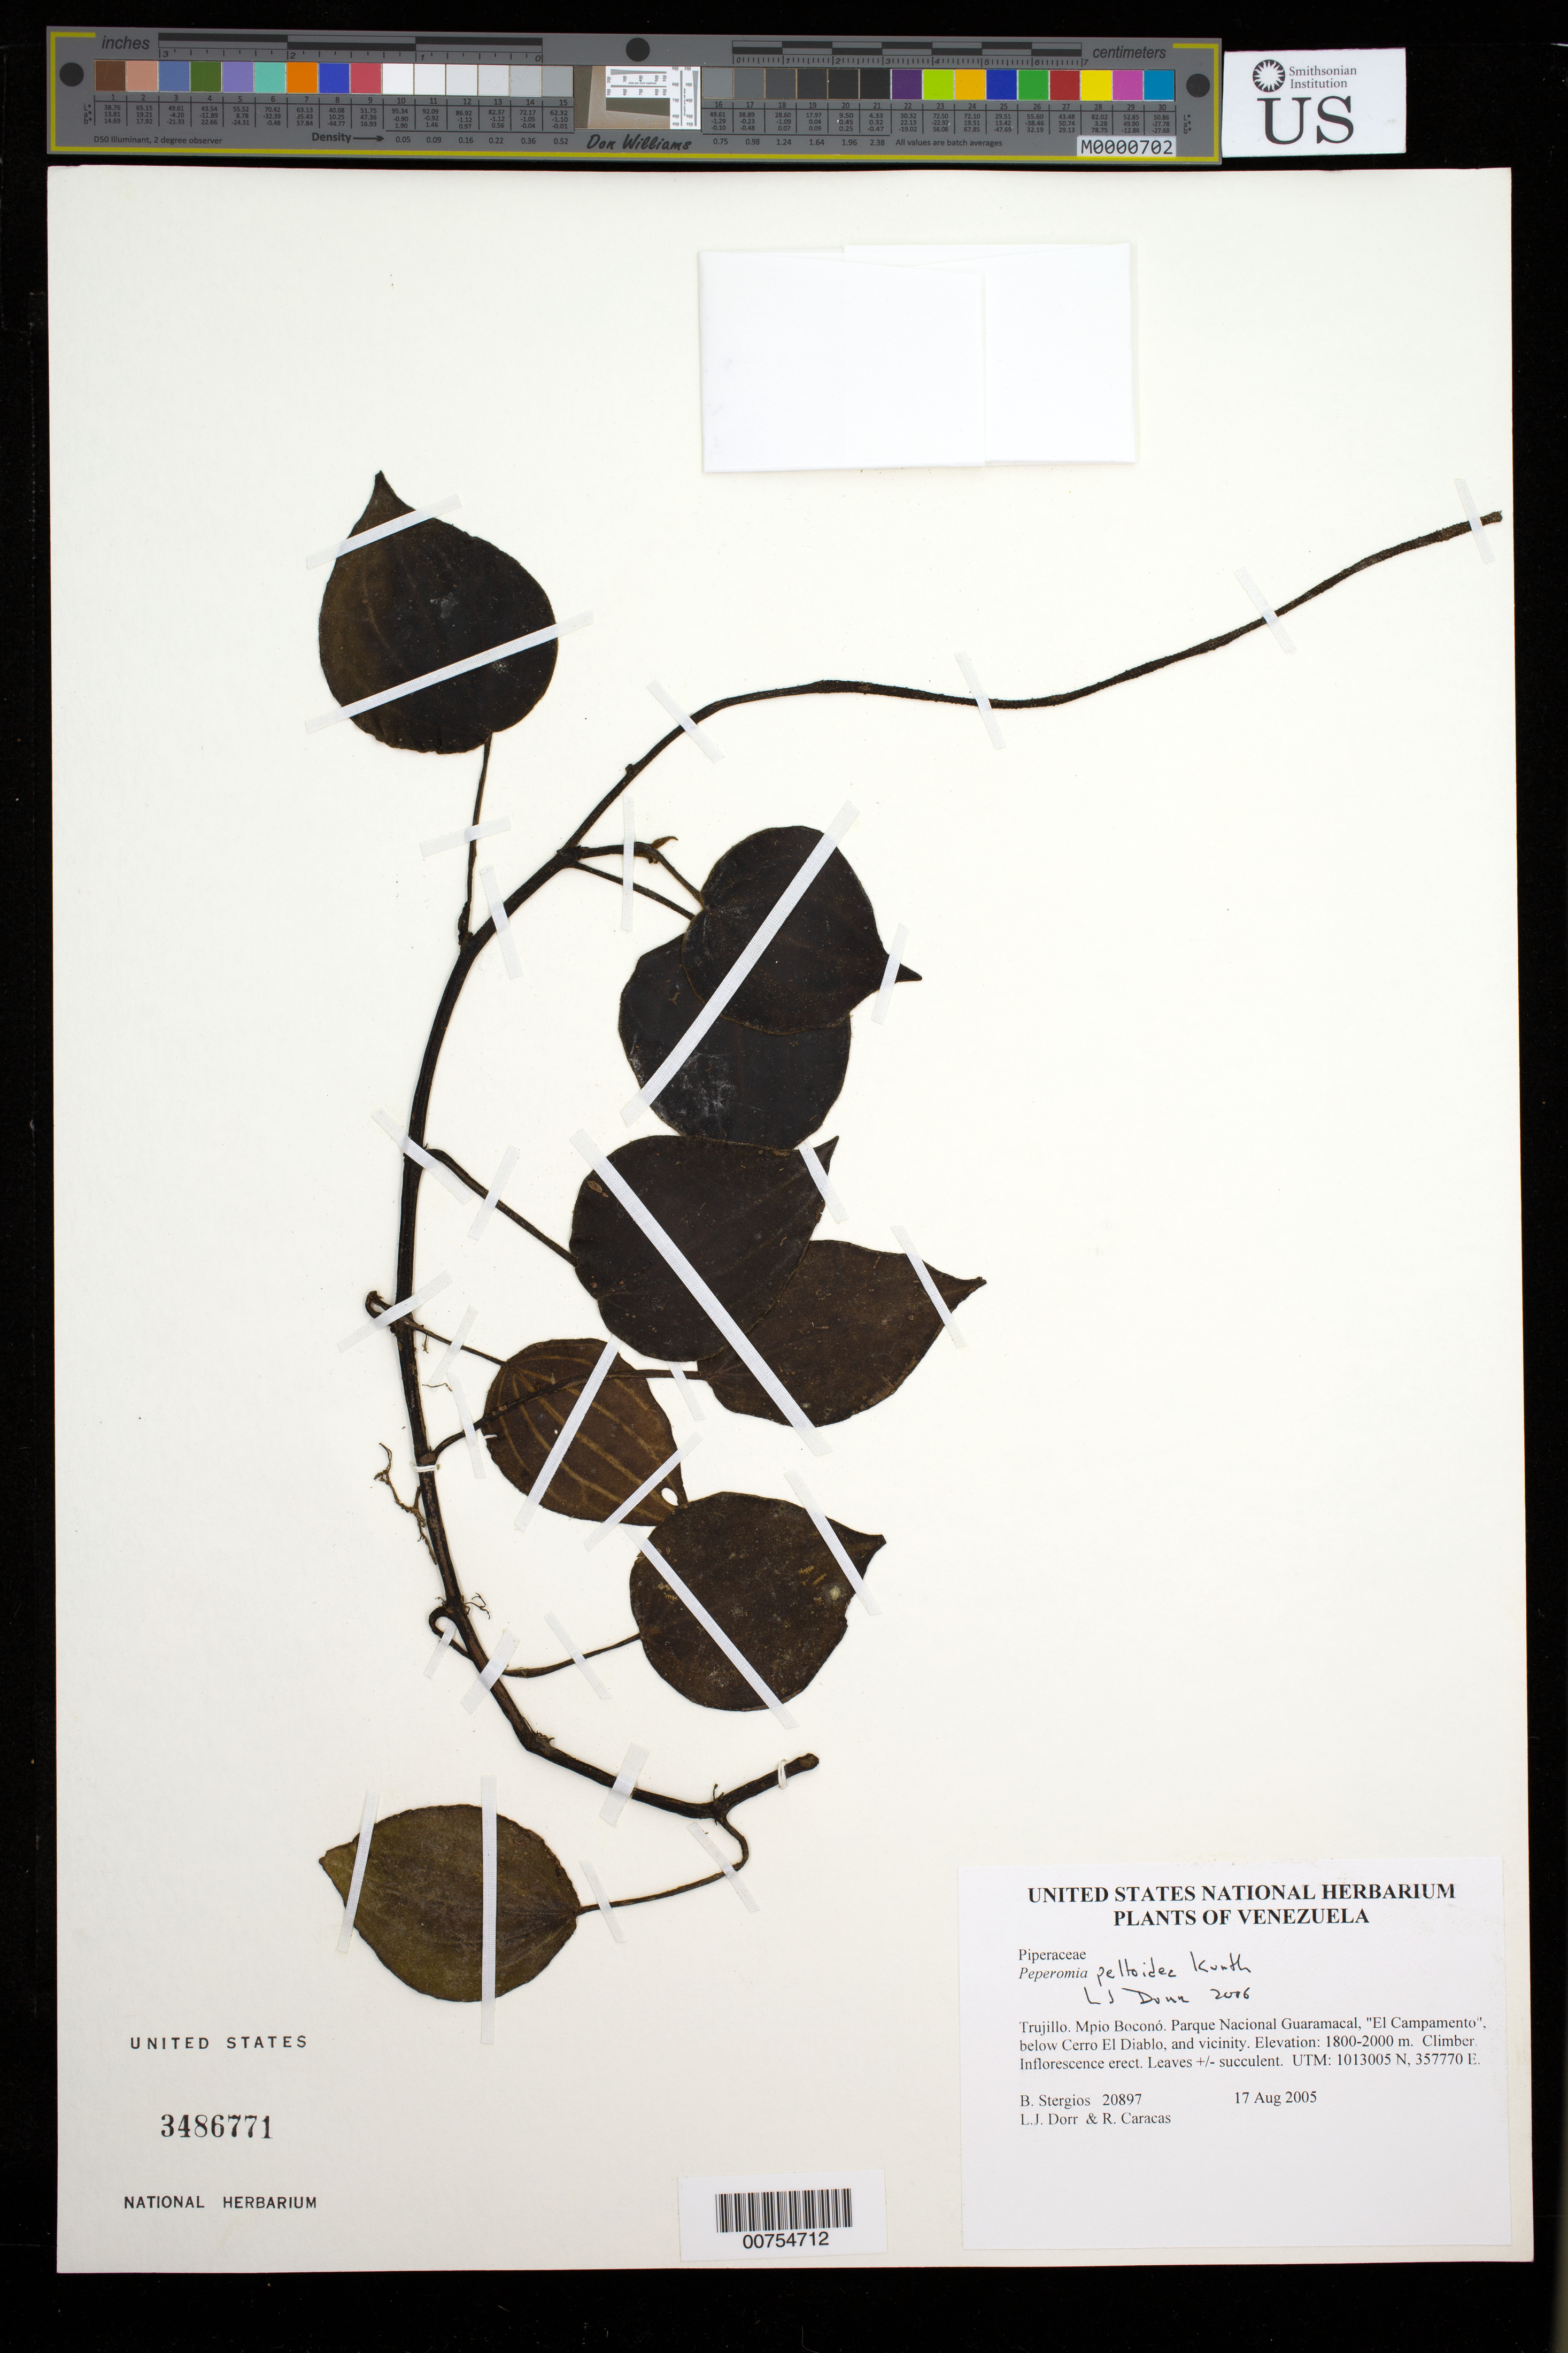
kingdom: Plantae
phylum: Tracheophyta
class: Magnoliopsida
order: Piperales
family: Piperaceae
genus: Peperomia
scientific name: Peperomia peltoidea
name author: Kunth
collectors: B. G. Stergios, L. J. Dorr & R. Caracas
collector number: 20897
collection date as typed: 17 Aug 2005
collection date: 2005-08-17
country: Venezuela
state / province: Trujillo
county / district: Boconó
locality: Parque Nacional Guaramacal, "El Campamento", below Cerro El Diablo, and vicinity.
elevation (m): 1800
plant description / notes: PORT, US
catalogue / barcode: US 3486771